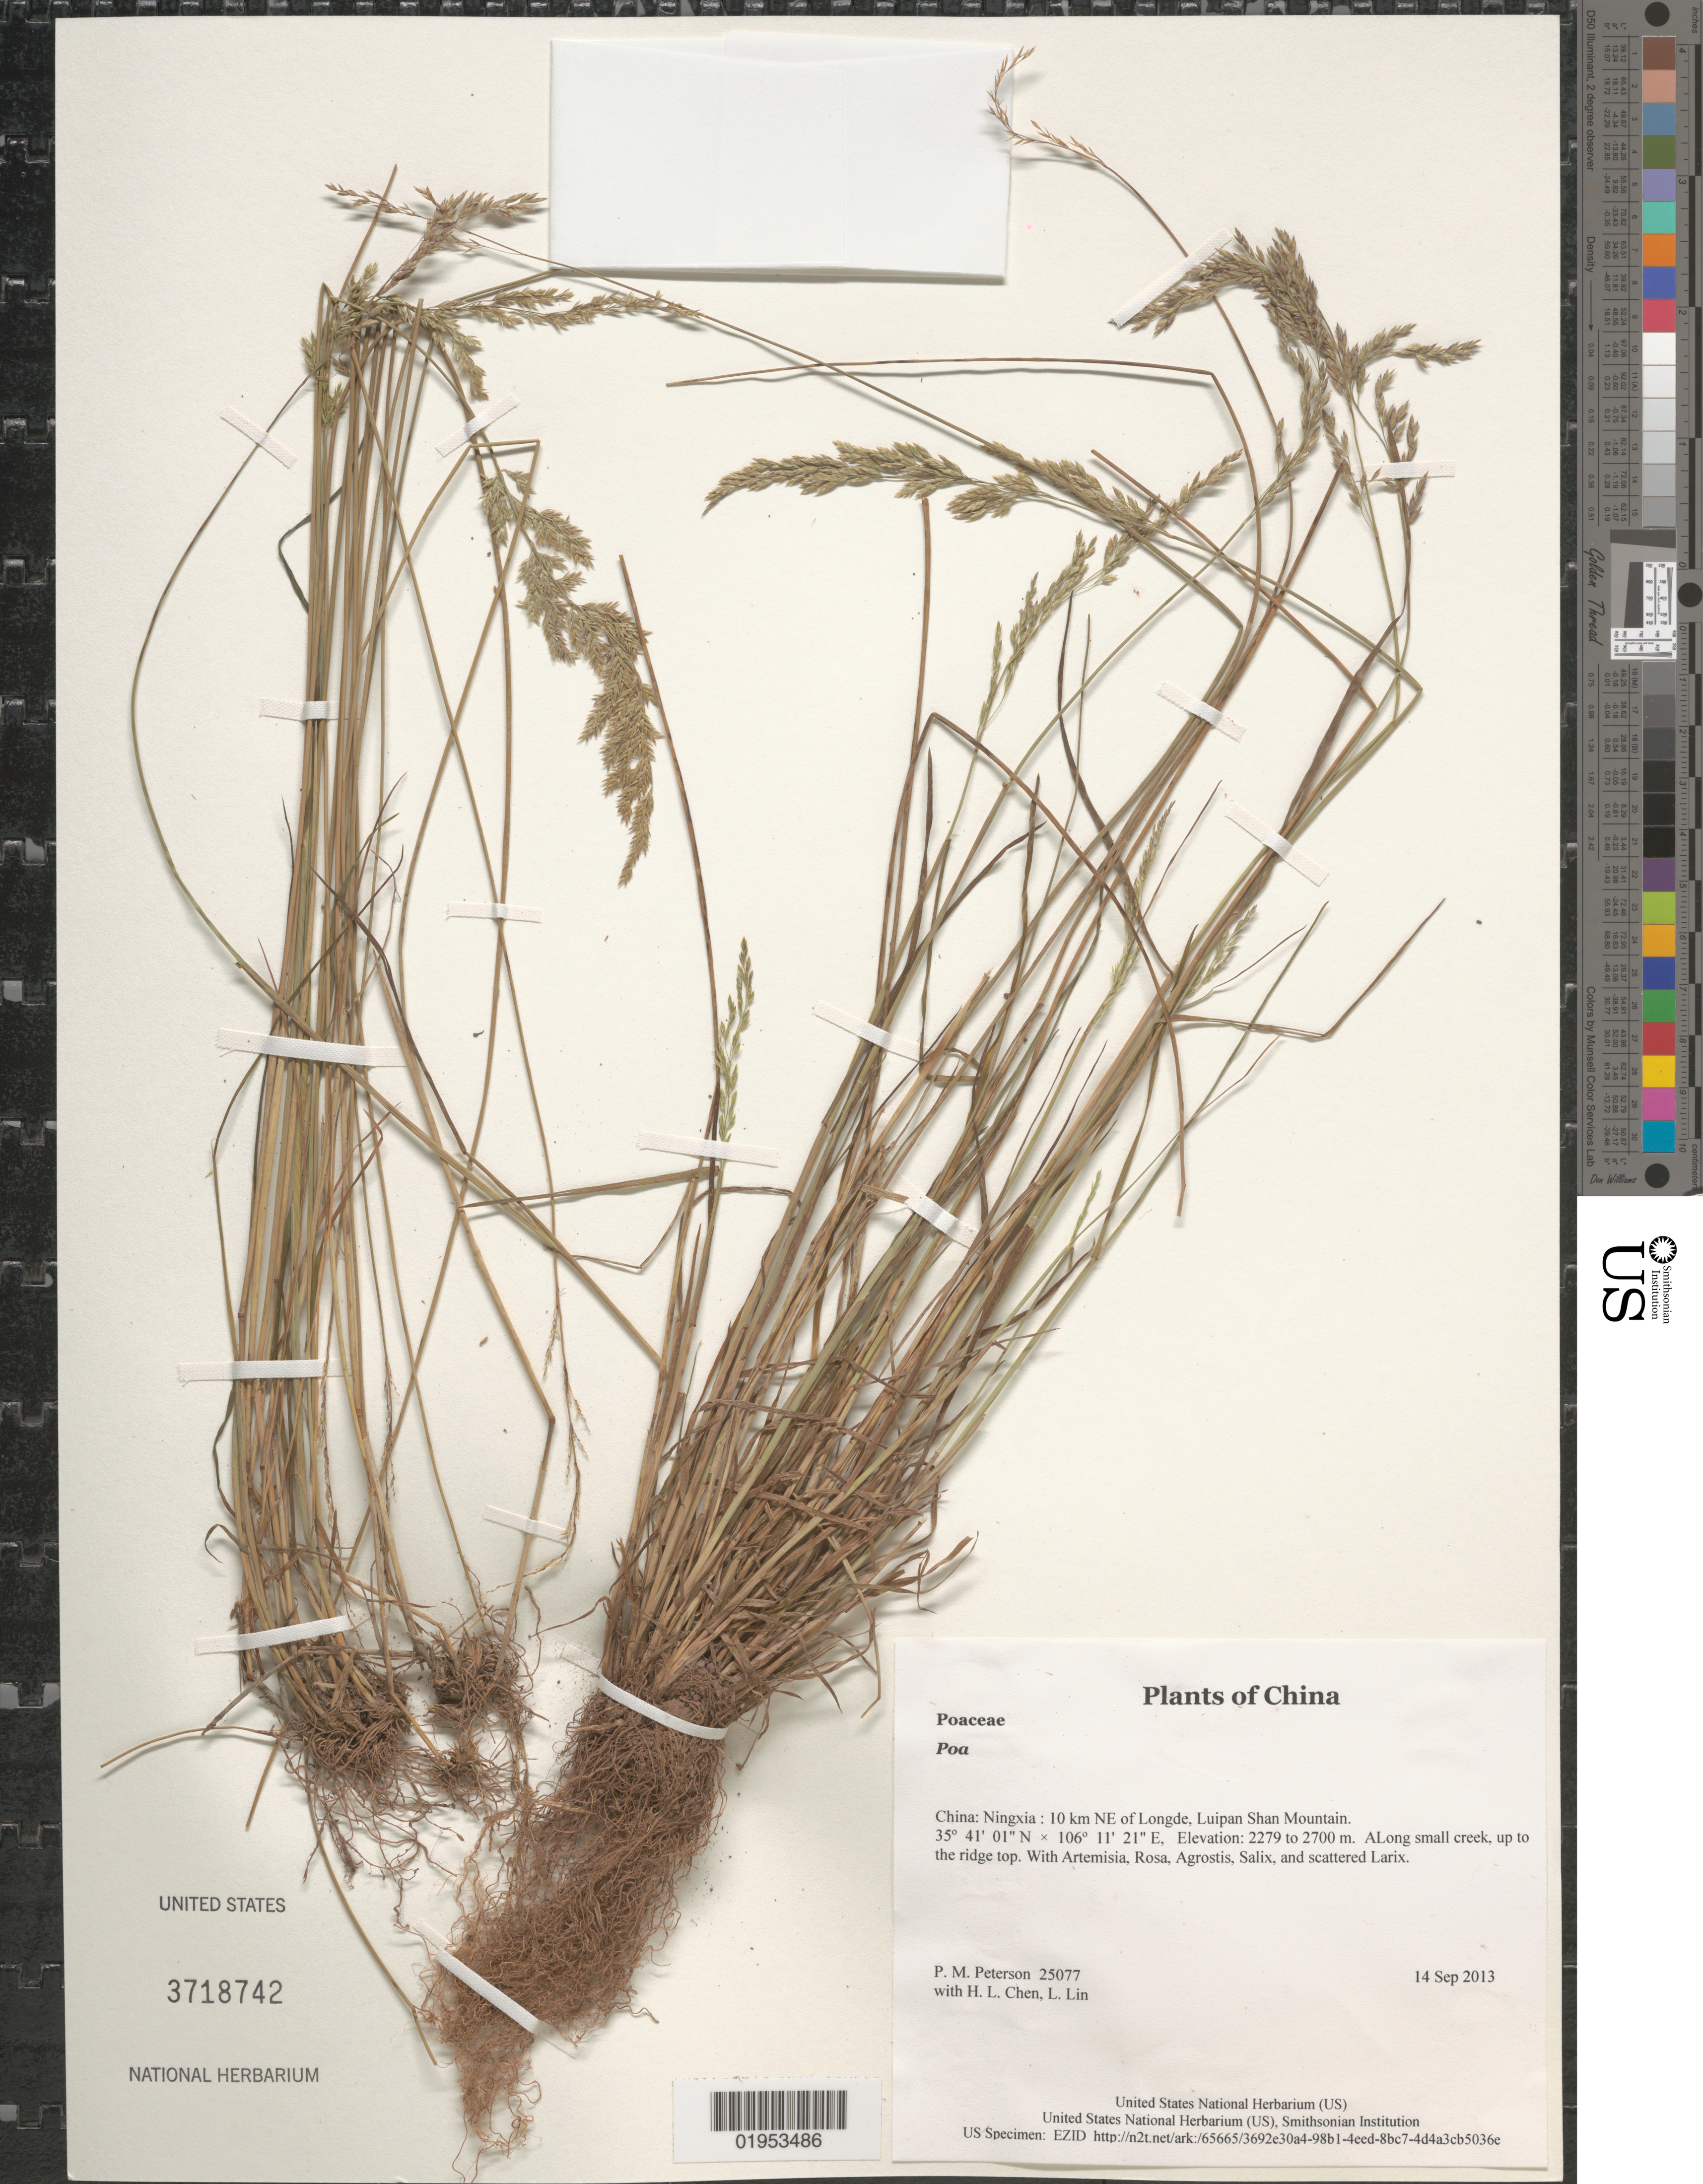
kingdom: Plantae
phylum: Tracheophyta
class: Liliopsida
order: Poales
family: Poaceae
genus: Poa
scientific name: Poa sp.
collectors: P. M. Peterson, H. L. Chen & L. Lin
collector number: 25077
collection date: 2013-09-14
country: China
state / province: Ningxia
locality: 10 km NE of Longde, Luipan Shan Mountain.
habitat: ALong small creek, up to the ridge top.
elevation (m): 2279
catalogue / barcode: US 3718742